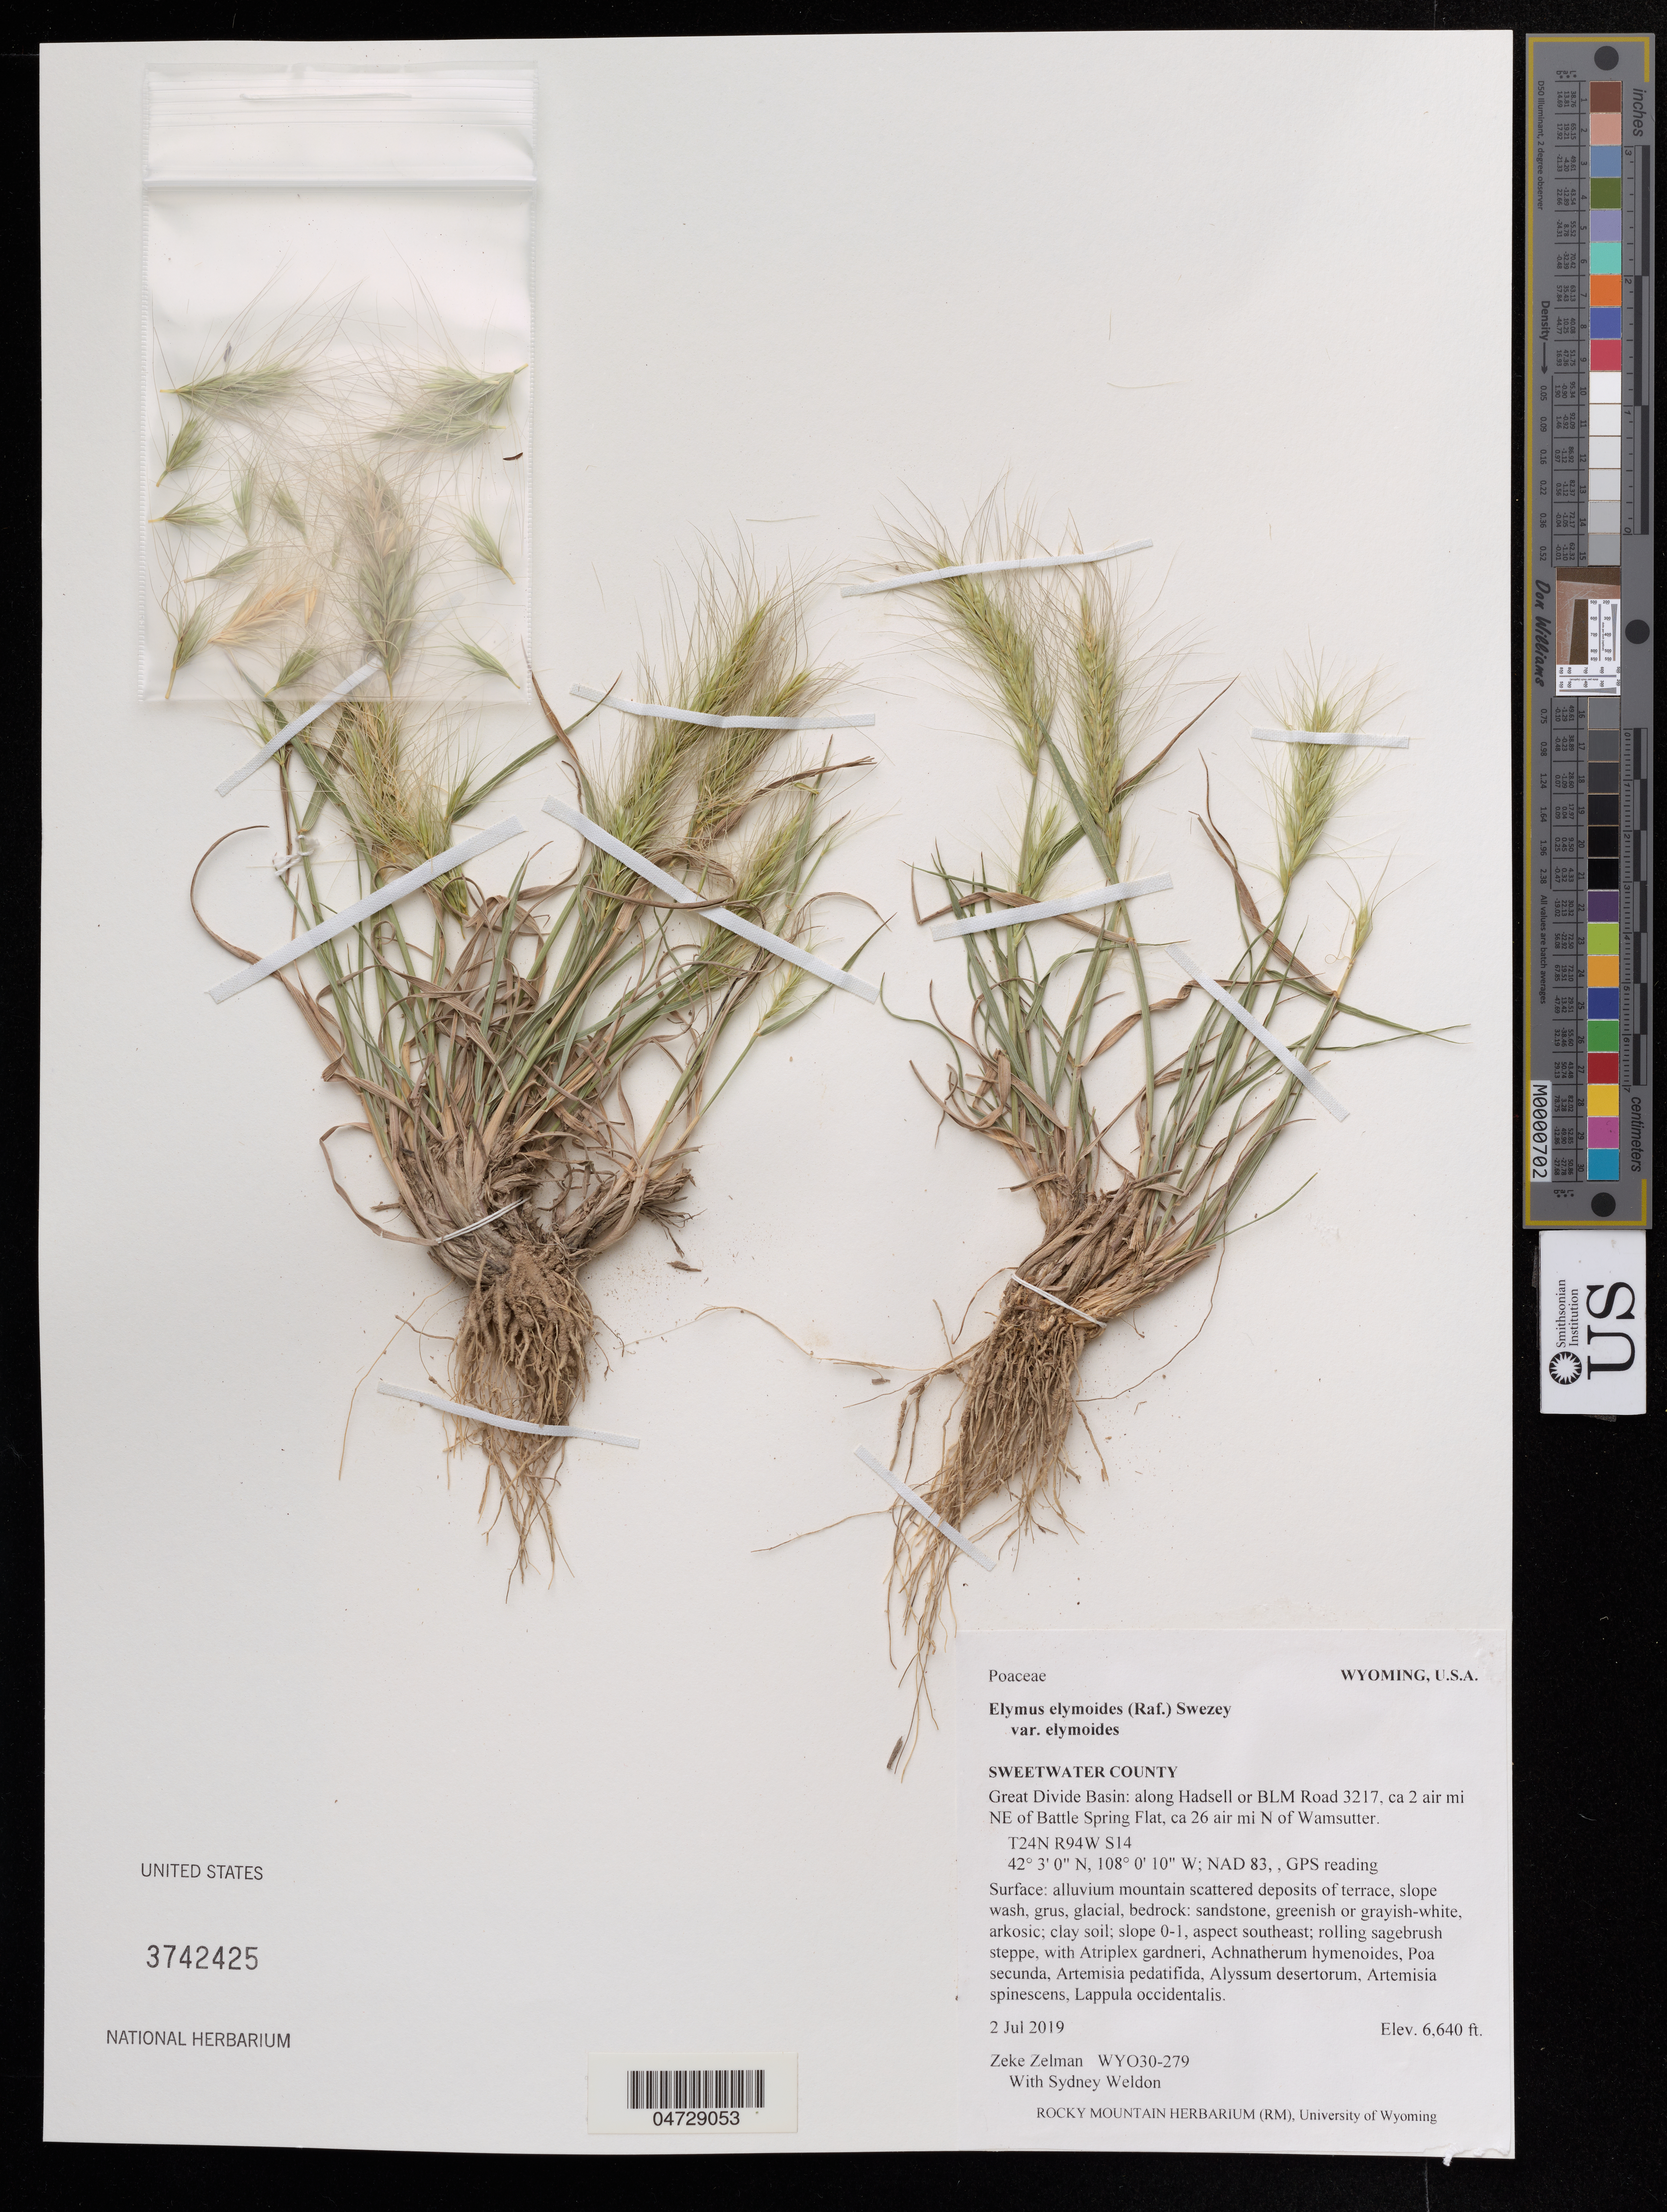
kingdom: Plantae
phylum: Tracheophyta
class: Liliopsida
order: Poales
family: Poaceae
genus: Elymus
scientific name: Elymus elymoides var. elymoides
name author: (Raf.) Swezey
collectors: Z. Zelman & S. Weldon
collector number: WYO30-279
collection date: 2019-07-02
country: United States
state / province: Wyoming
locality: Sweetwater County. Great Divide Basin: along Hadsell or BLM Road 3217, ca 2 air mi NE of Battle Spring Flat, ca 26 air mi N of Wamsutter.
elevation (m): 2024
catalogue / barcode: US 3742425